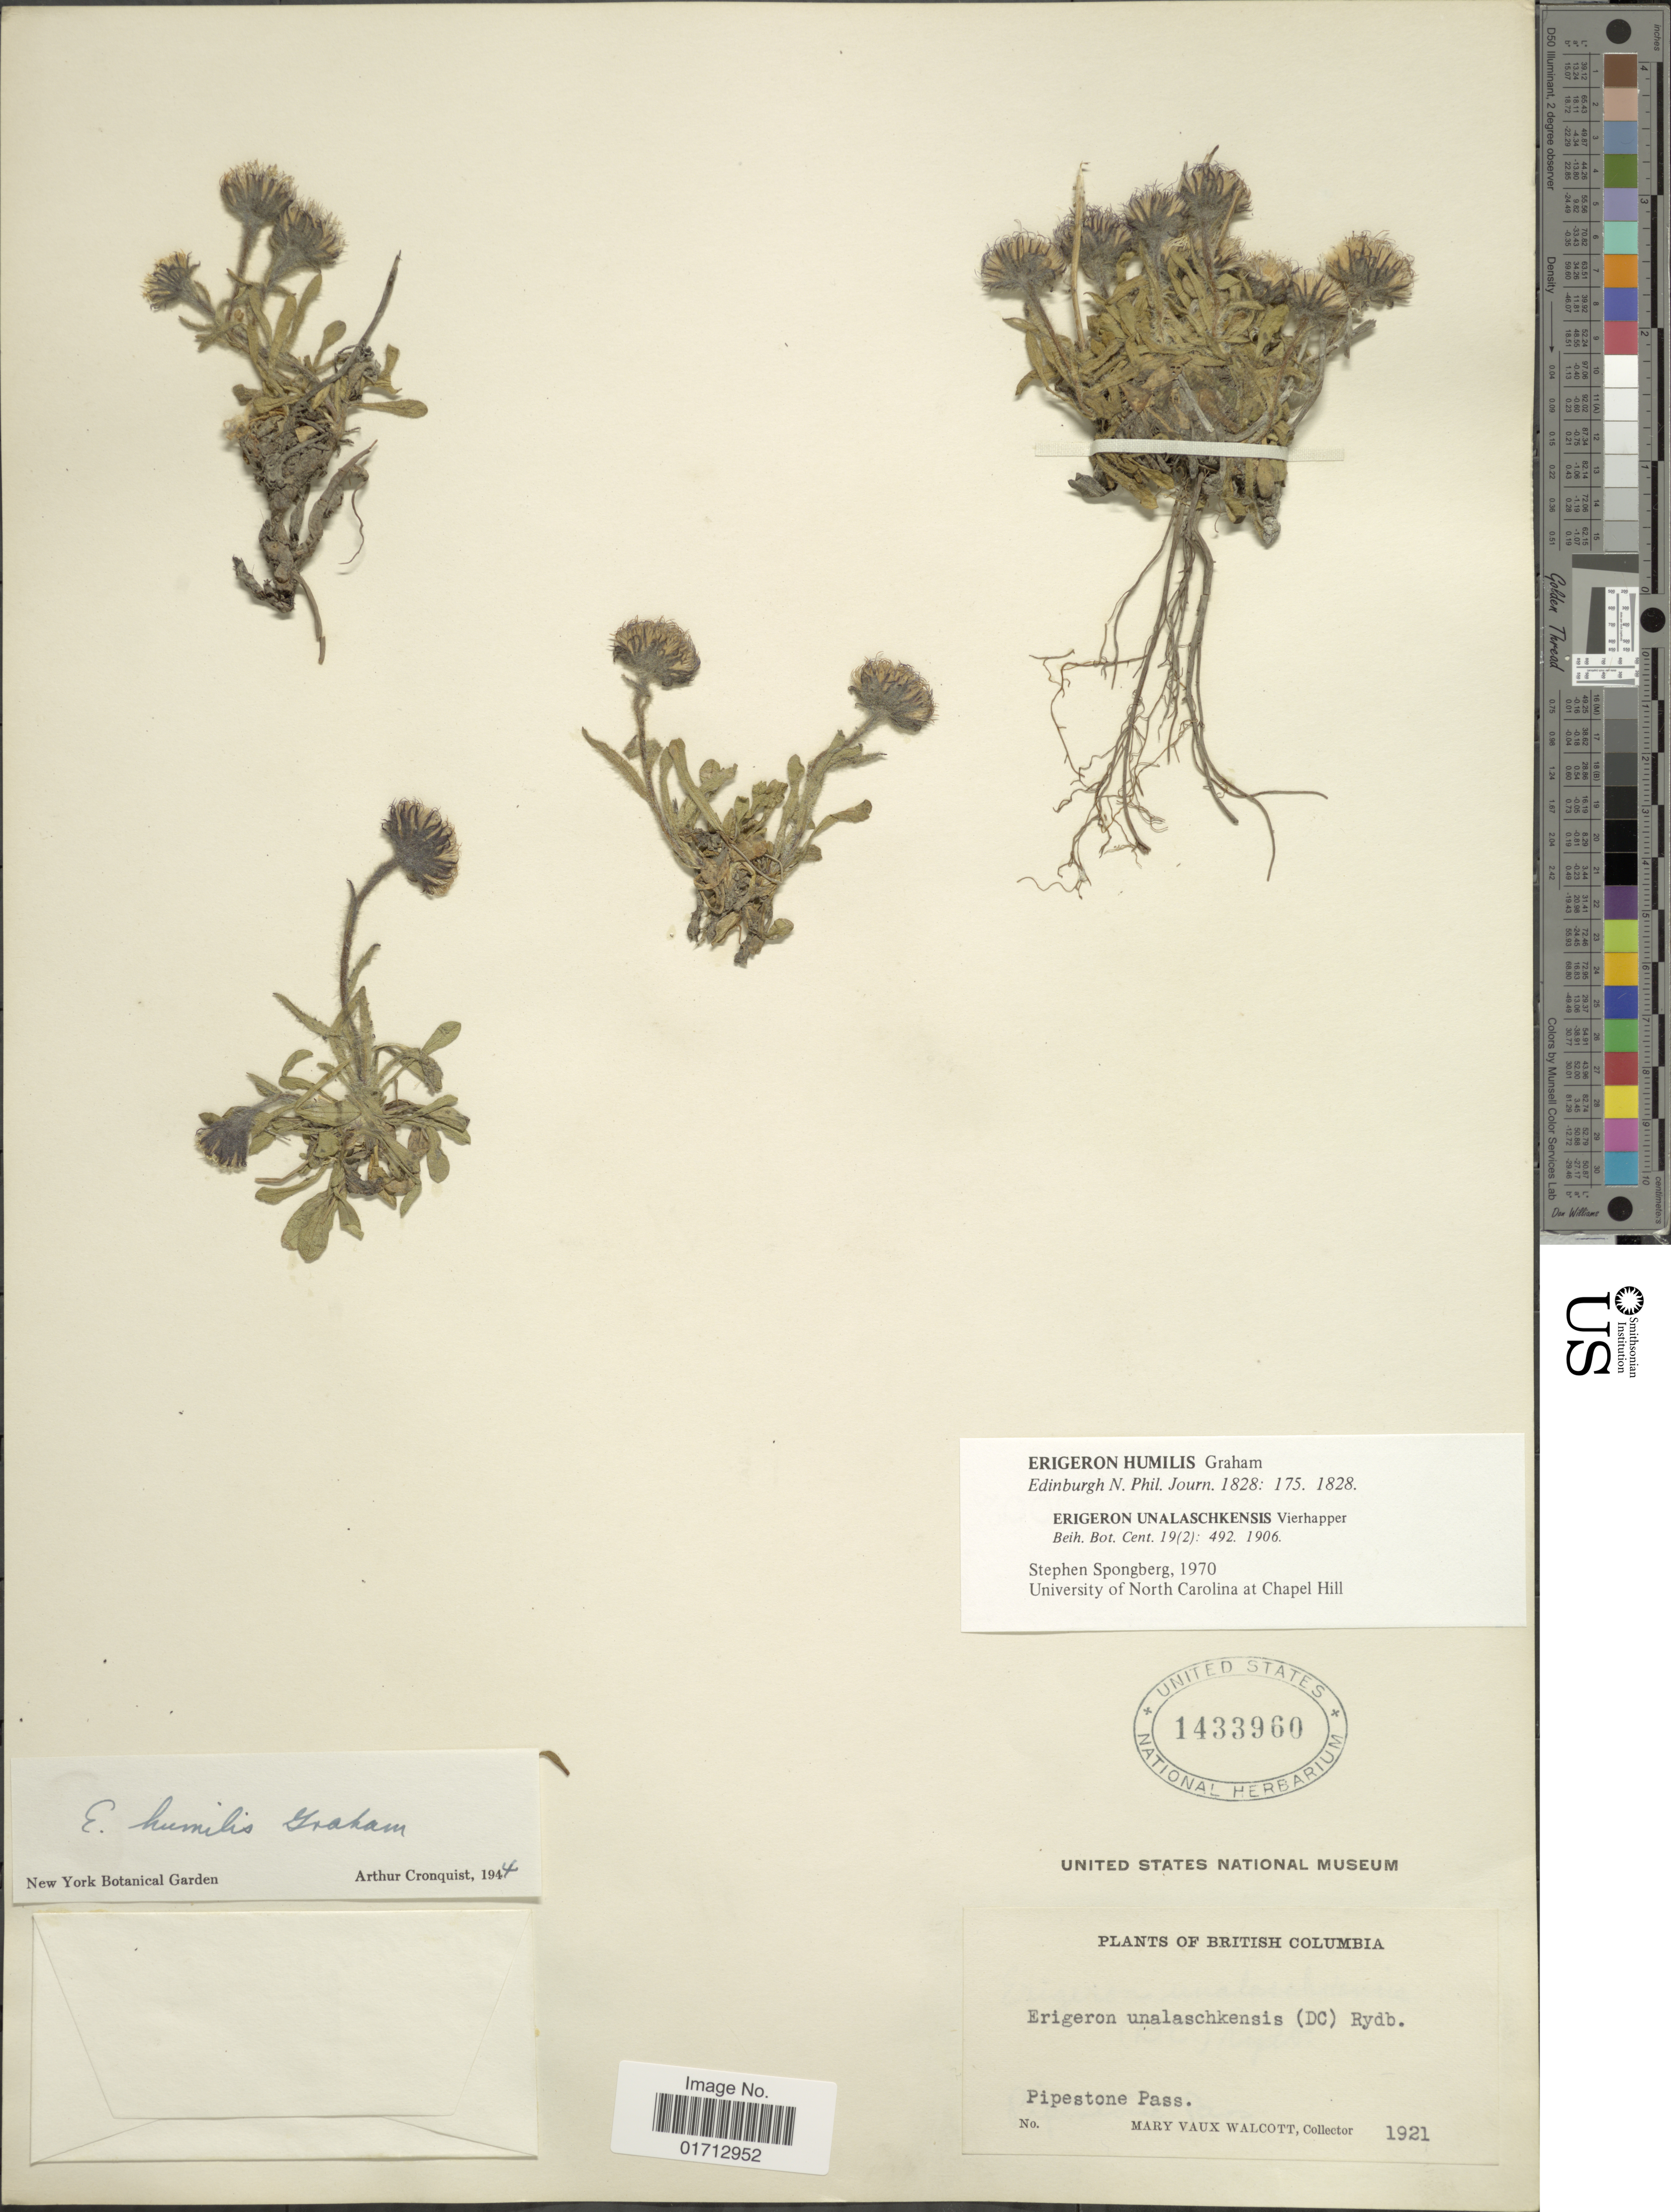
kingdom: Plantae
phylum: Tracheophyta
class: Magnoliopsida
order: Asterales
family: Asteraceae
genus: Erigeron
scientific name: Erigeron humilis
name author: Graham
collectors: M. Walcott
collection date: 1921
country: Canada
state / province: British Columbia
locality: Pipestone Pass.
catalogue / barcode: US 1433960